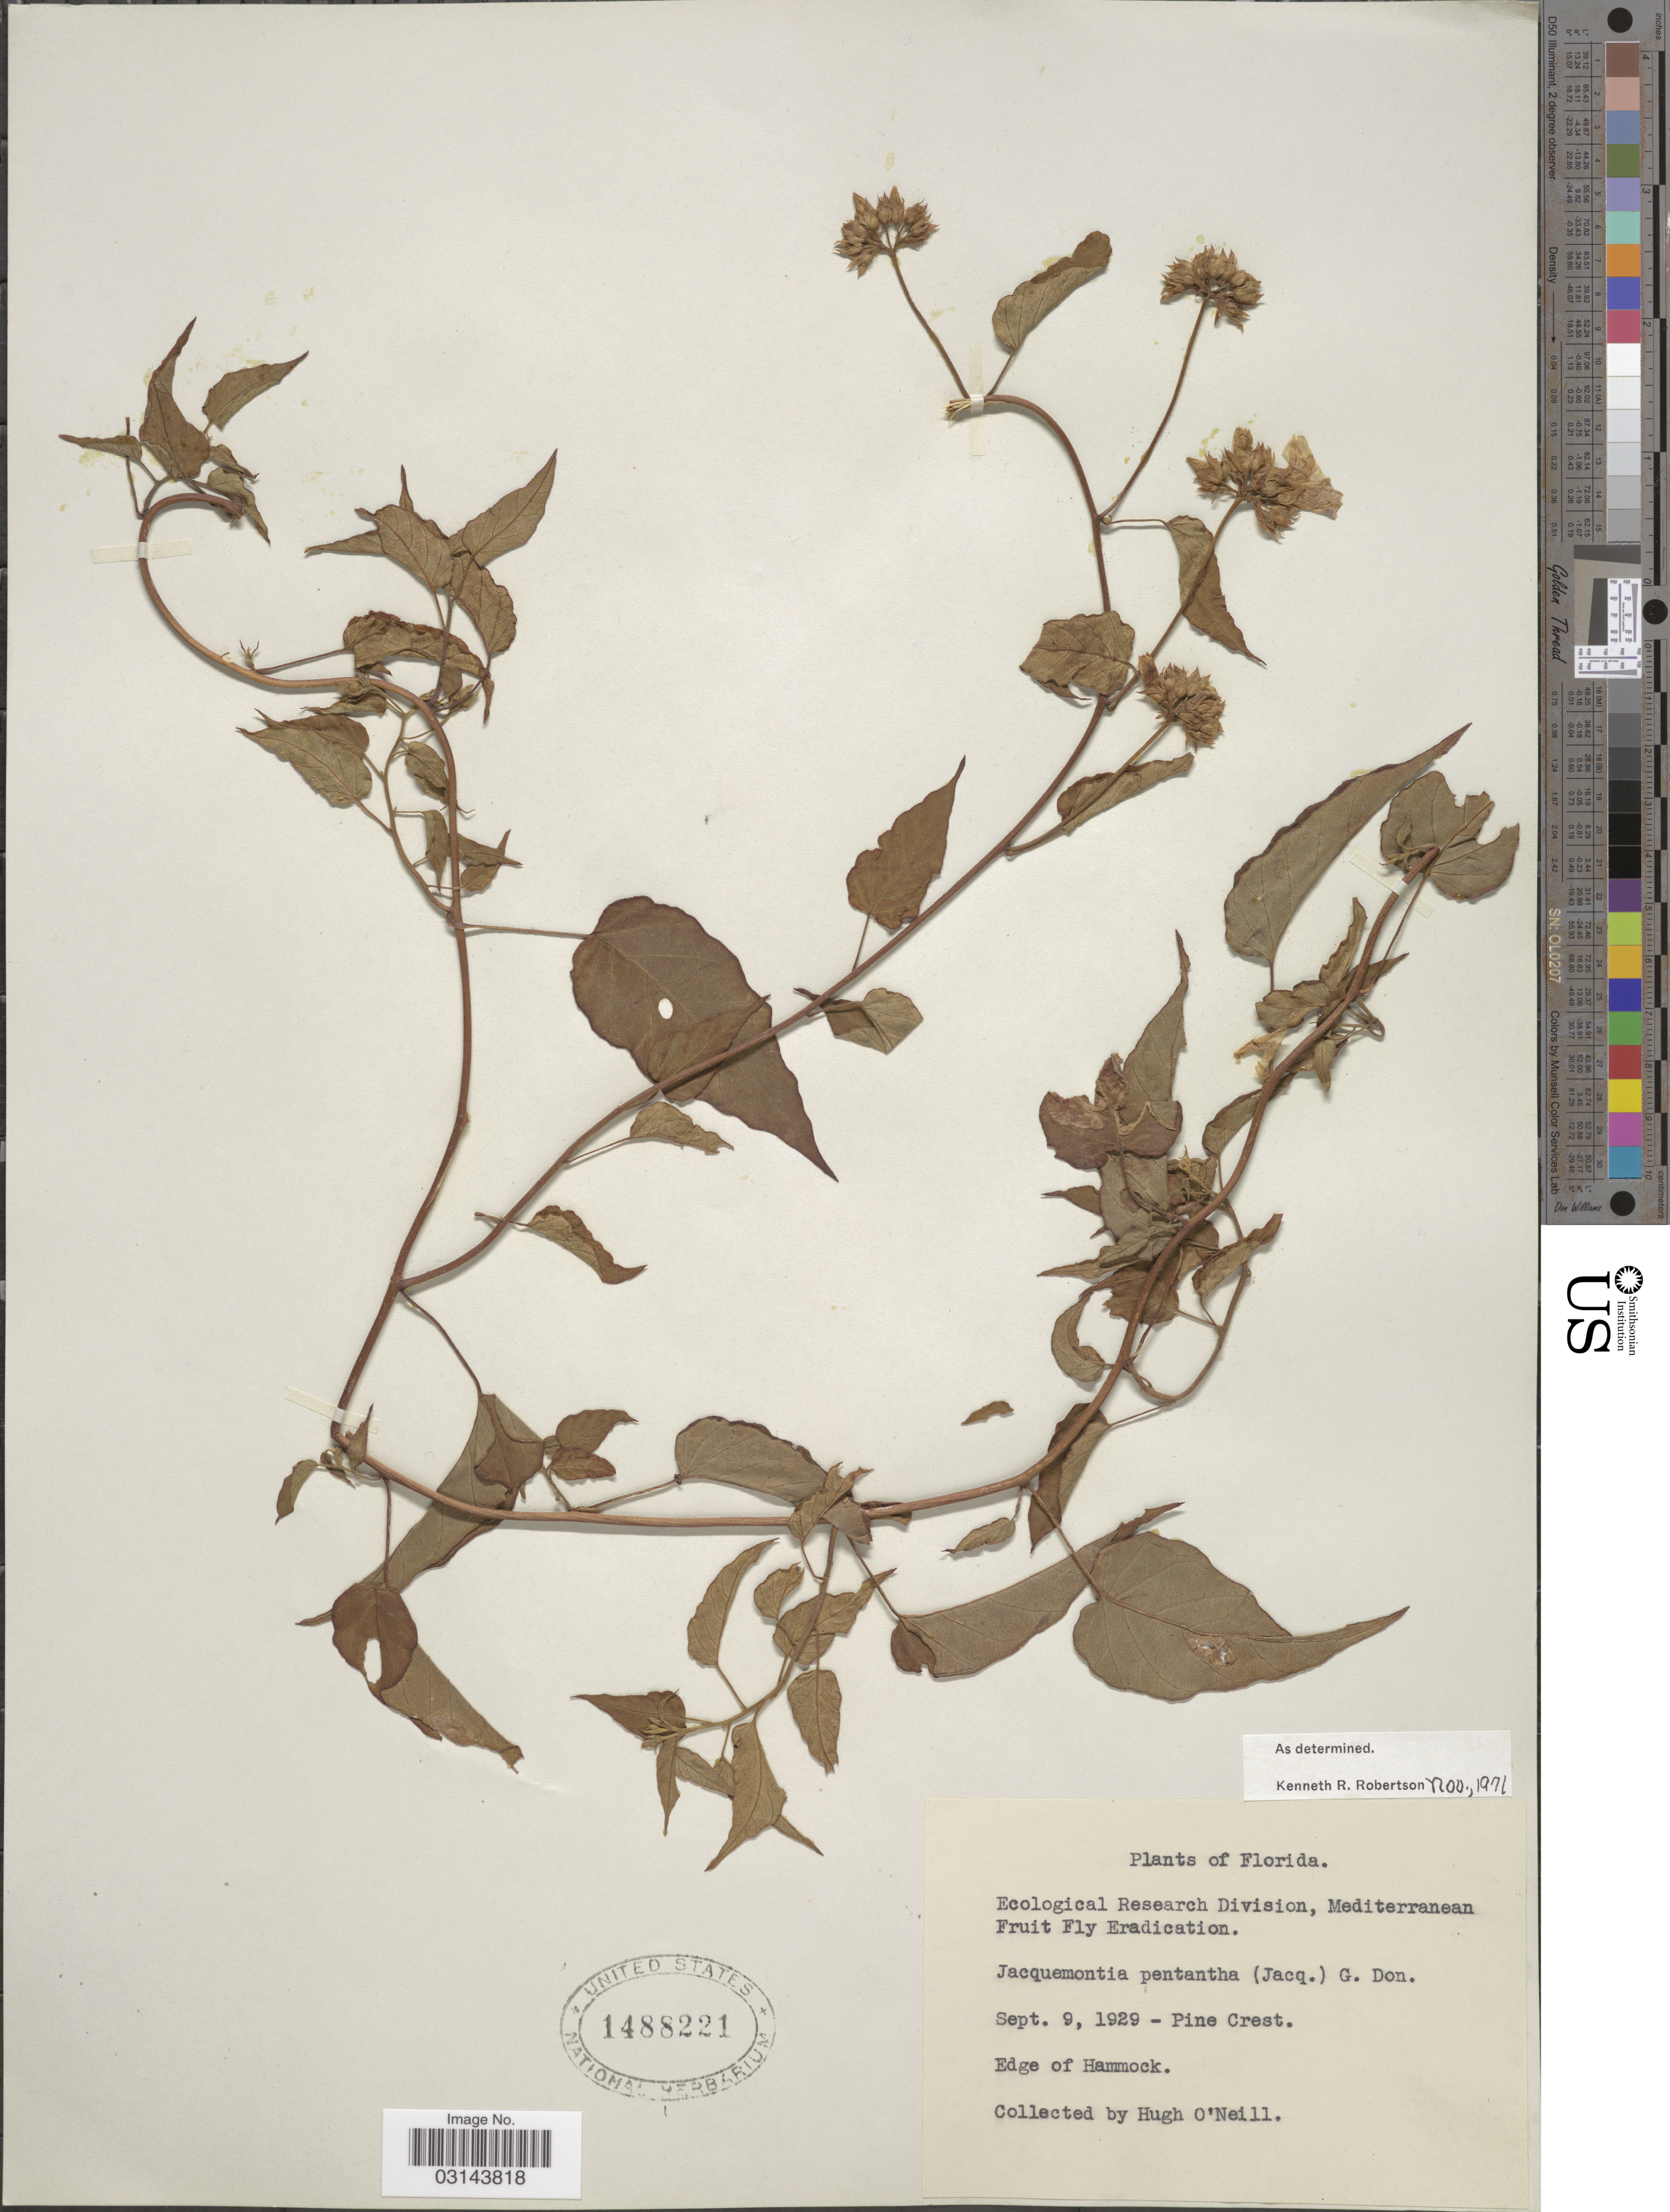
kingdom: Plantae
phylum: Tracheophyta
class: Magnoliopsida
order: Solanales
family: Convolvulaceae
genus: Jacquemontia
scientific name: Jacquemontia pentanthos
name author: (Jacq.) G. Don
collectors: H. O'Neill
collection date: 1929-09-09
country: United States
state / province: Florida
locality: Edge of Hammock.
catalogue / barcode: US 1488221